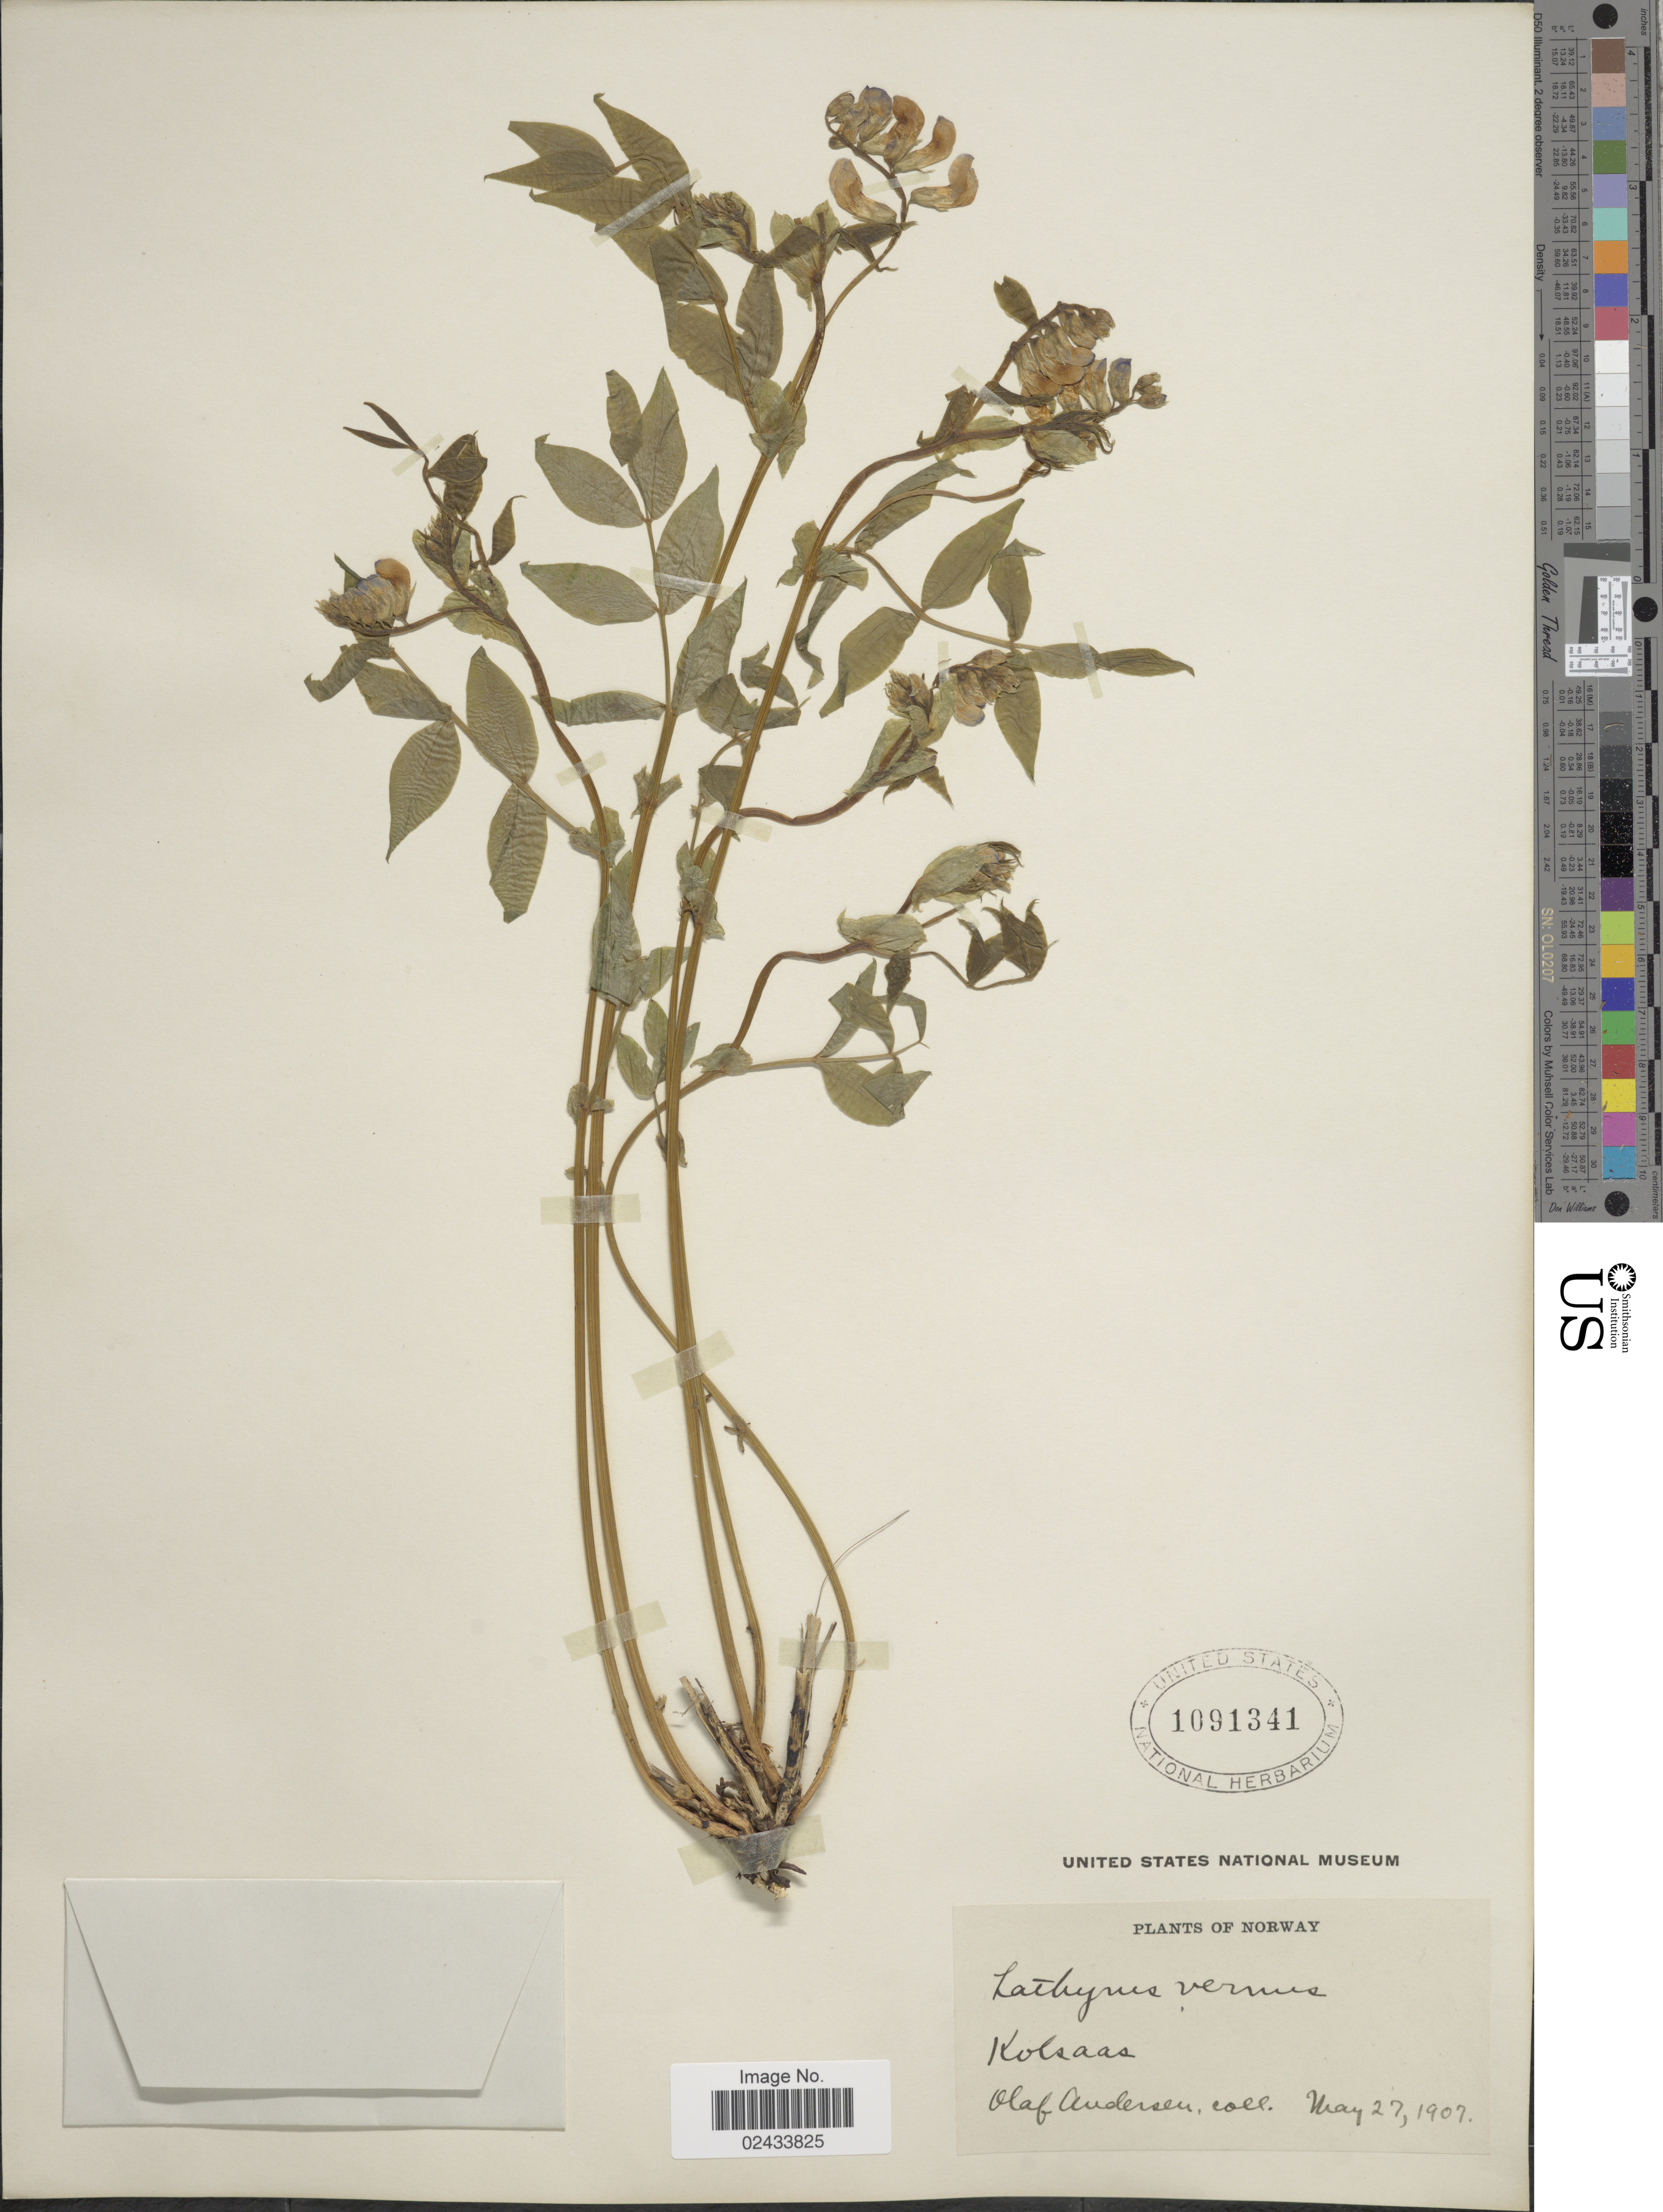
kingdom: Plantae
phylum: Tracheophyta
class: Magnoliopsida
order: Fabales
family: Fabaceae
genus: Lathyrus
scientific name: Lathyrus vernus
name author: (L.) Bernh.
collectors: O. Anderson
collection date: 1907-05-27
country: Norway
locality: Kolsaas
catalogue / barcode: US 1091341